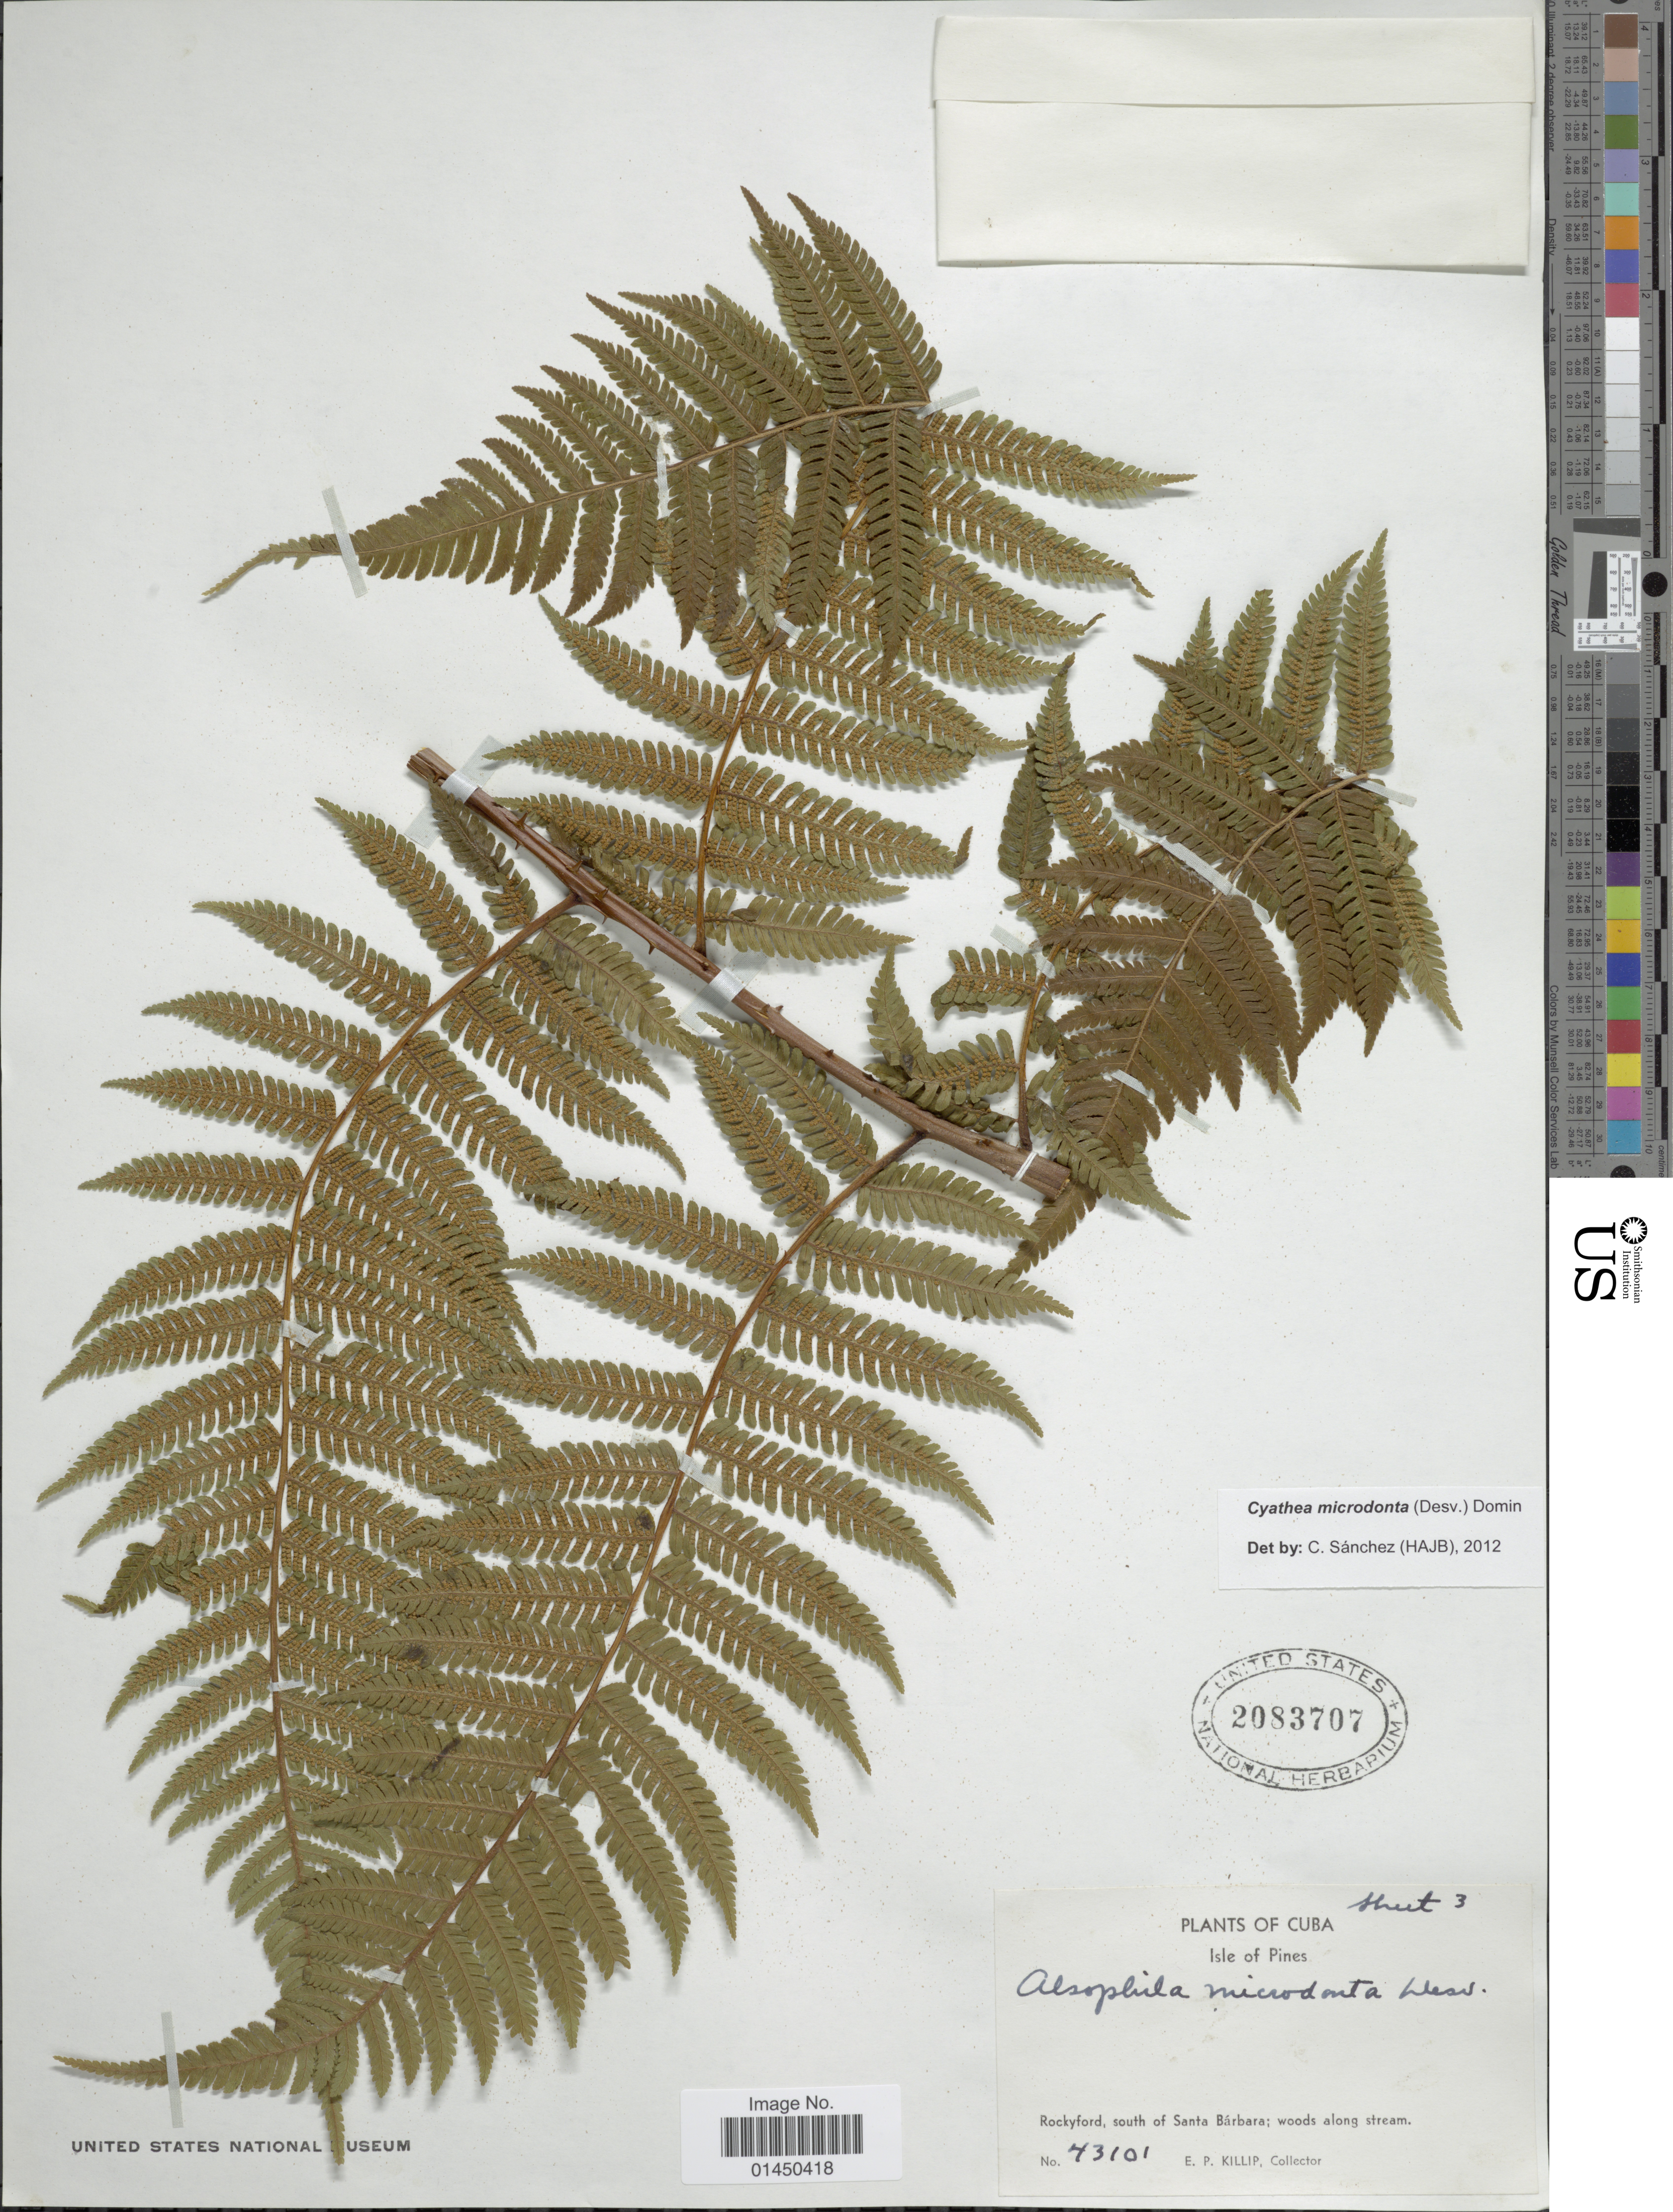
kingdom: Plantae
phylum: Tracheophyta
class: Polypodiopsida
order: Cyatheales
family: Cyatheaceae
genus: Cyathea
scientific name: Cyathea microdonta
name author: (Desv.) Domin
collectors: E. P. Killip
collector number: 43101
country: Cuba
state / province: Isla de la Juventud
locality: Isle of Pines, Rockyford, south of Santa Barbara, woods along stream.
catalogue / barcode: US 2083707